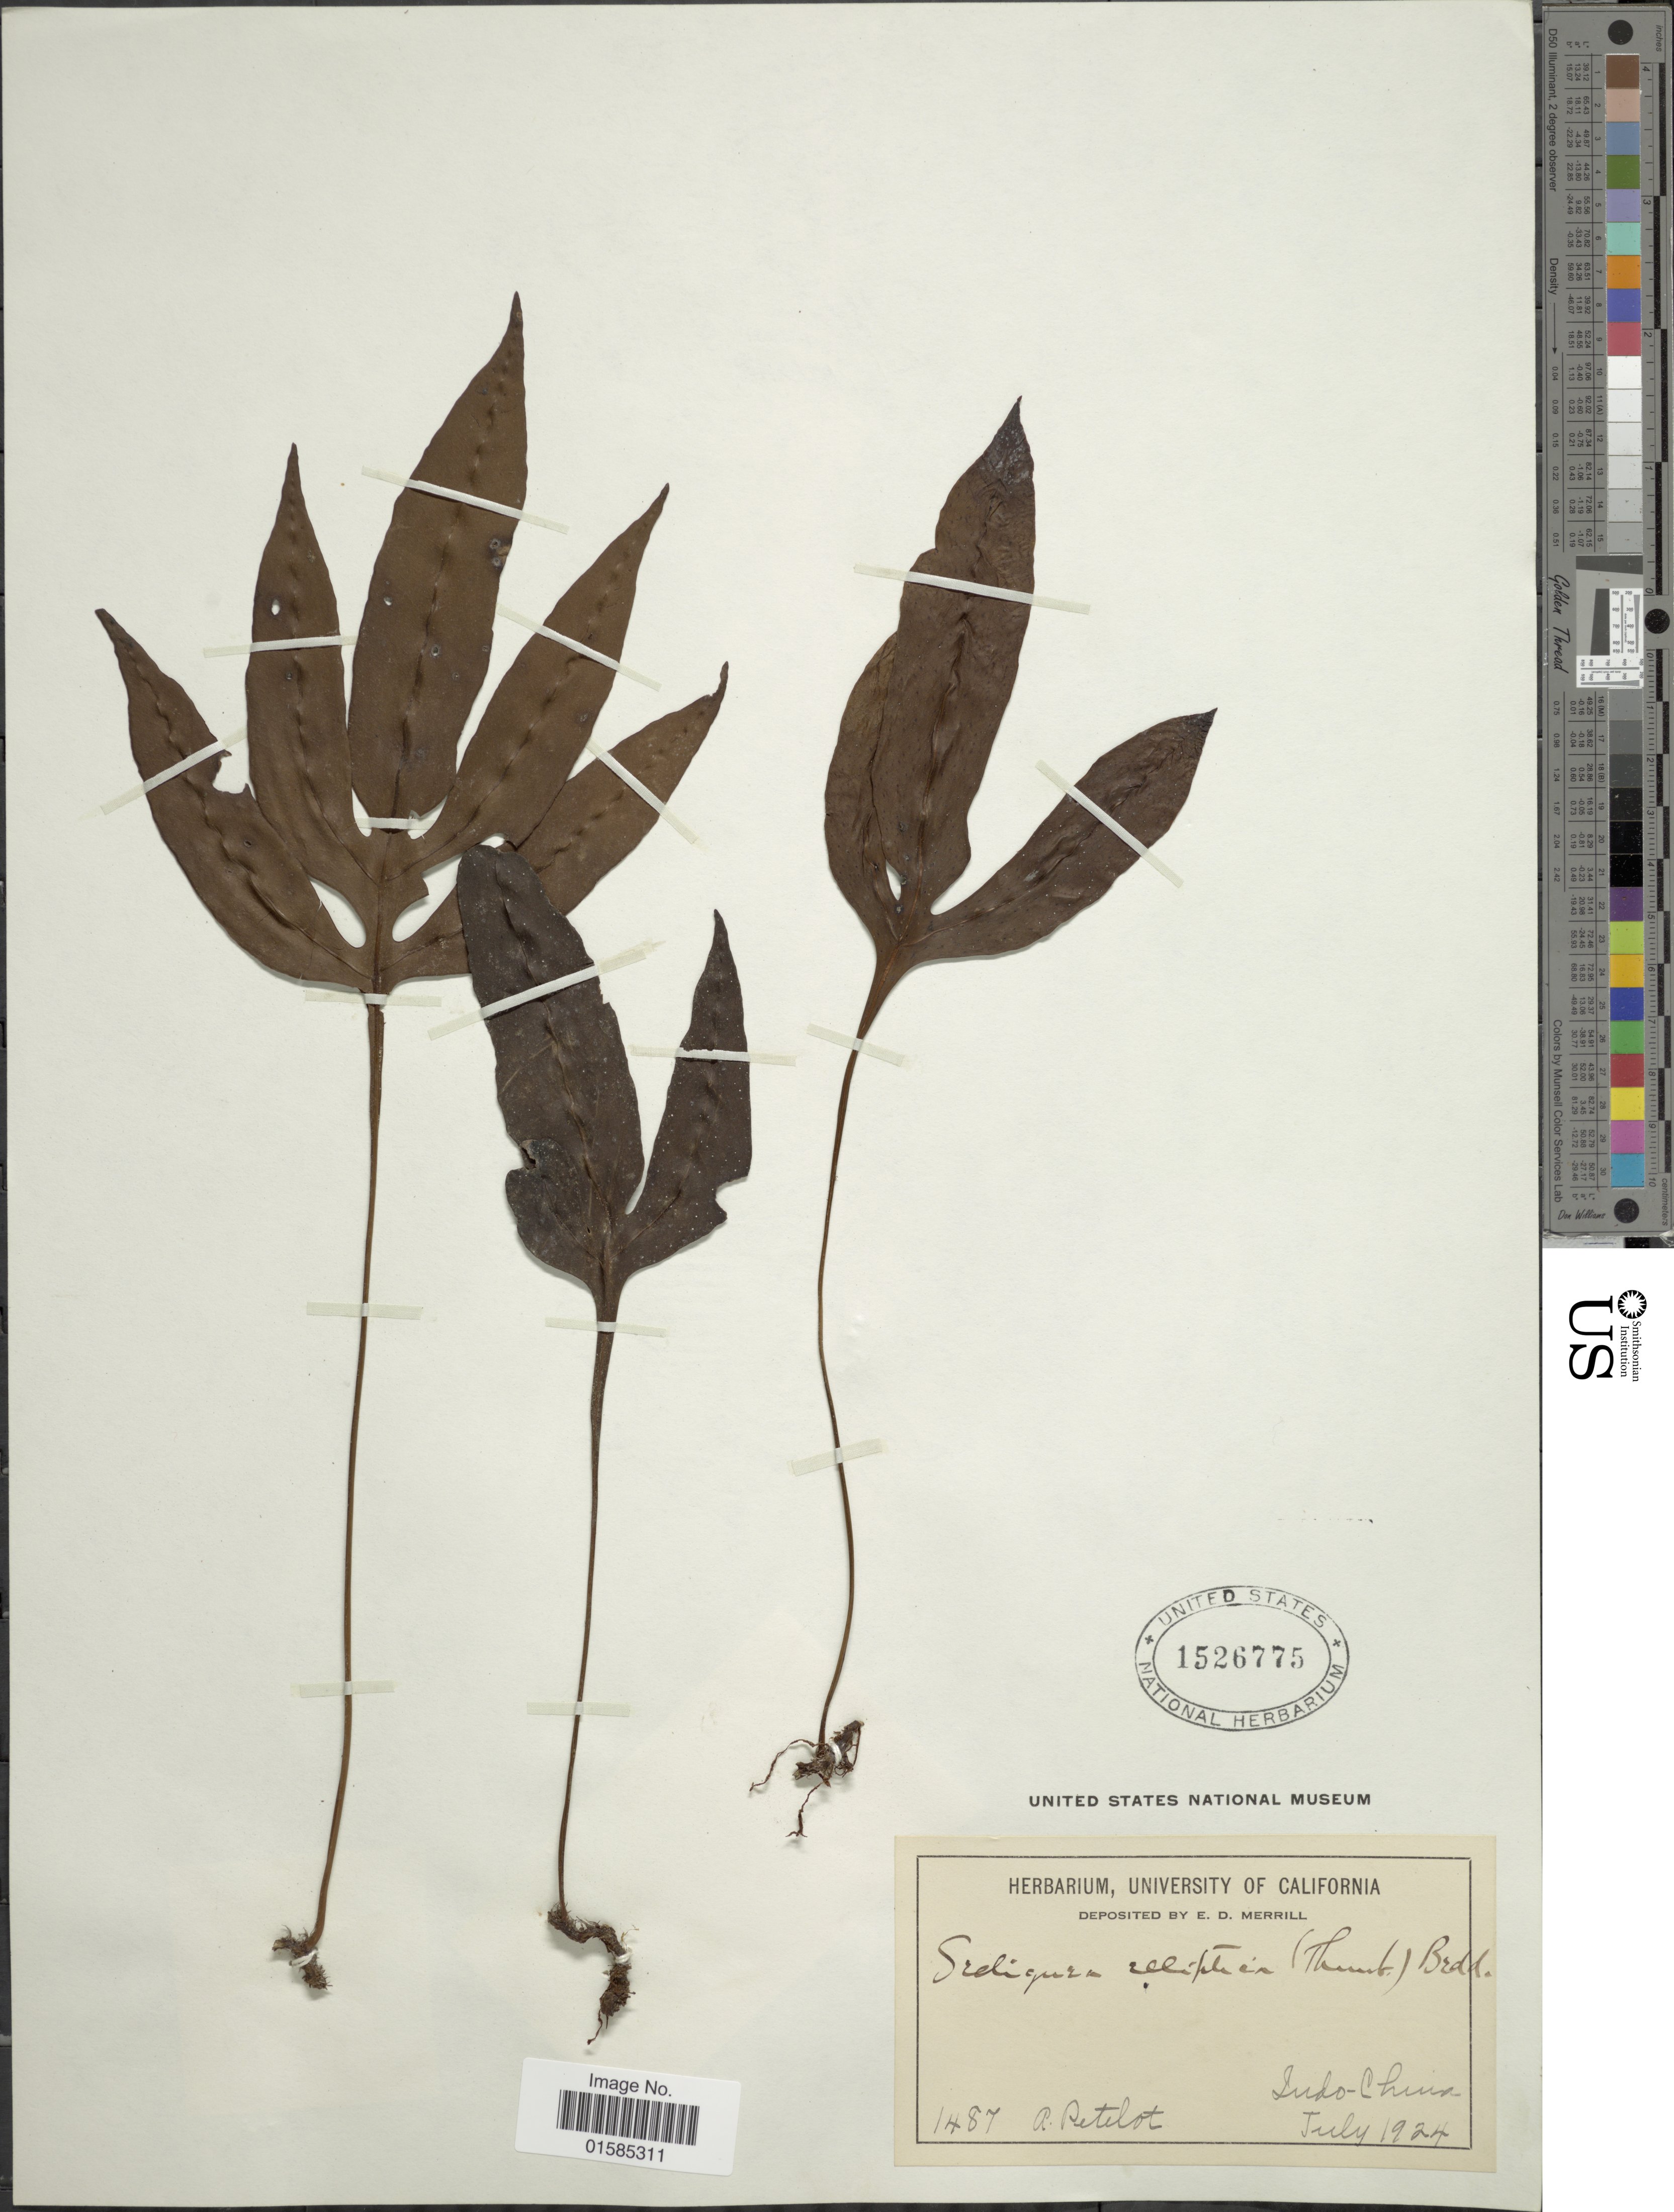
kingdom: Plantae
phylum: Tracheophyta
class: Polypodiopsida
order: Polypodiales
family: Polypodiaceae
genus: Leptochilus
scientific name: Leptochilus ellipticus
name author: (Thunb.) Noot.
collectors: A. Petelot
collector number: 1487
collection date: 1924-07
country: Vietnam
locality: Indo-China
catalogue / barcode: US 1526775